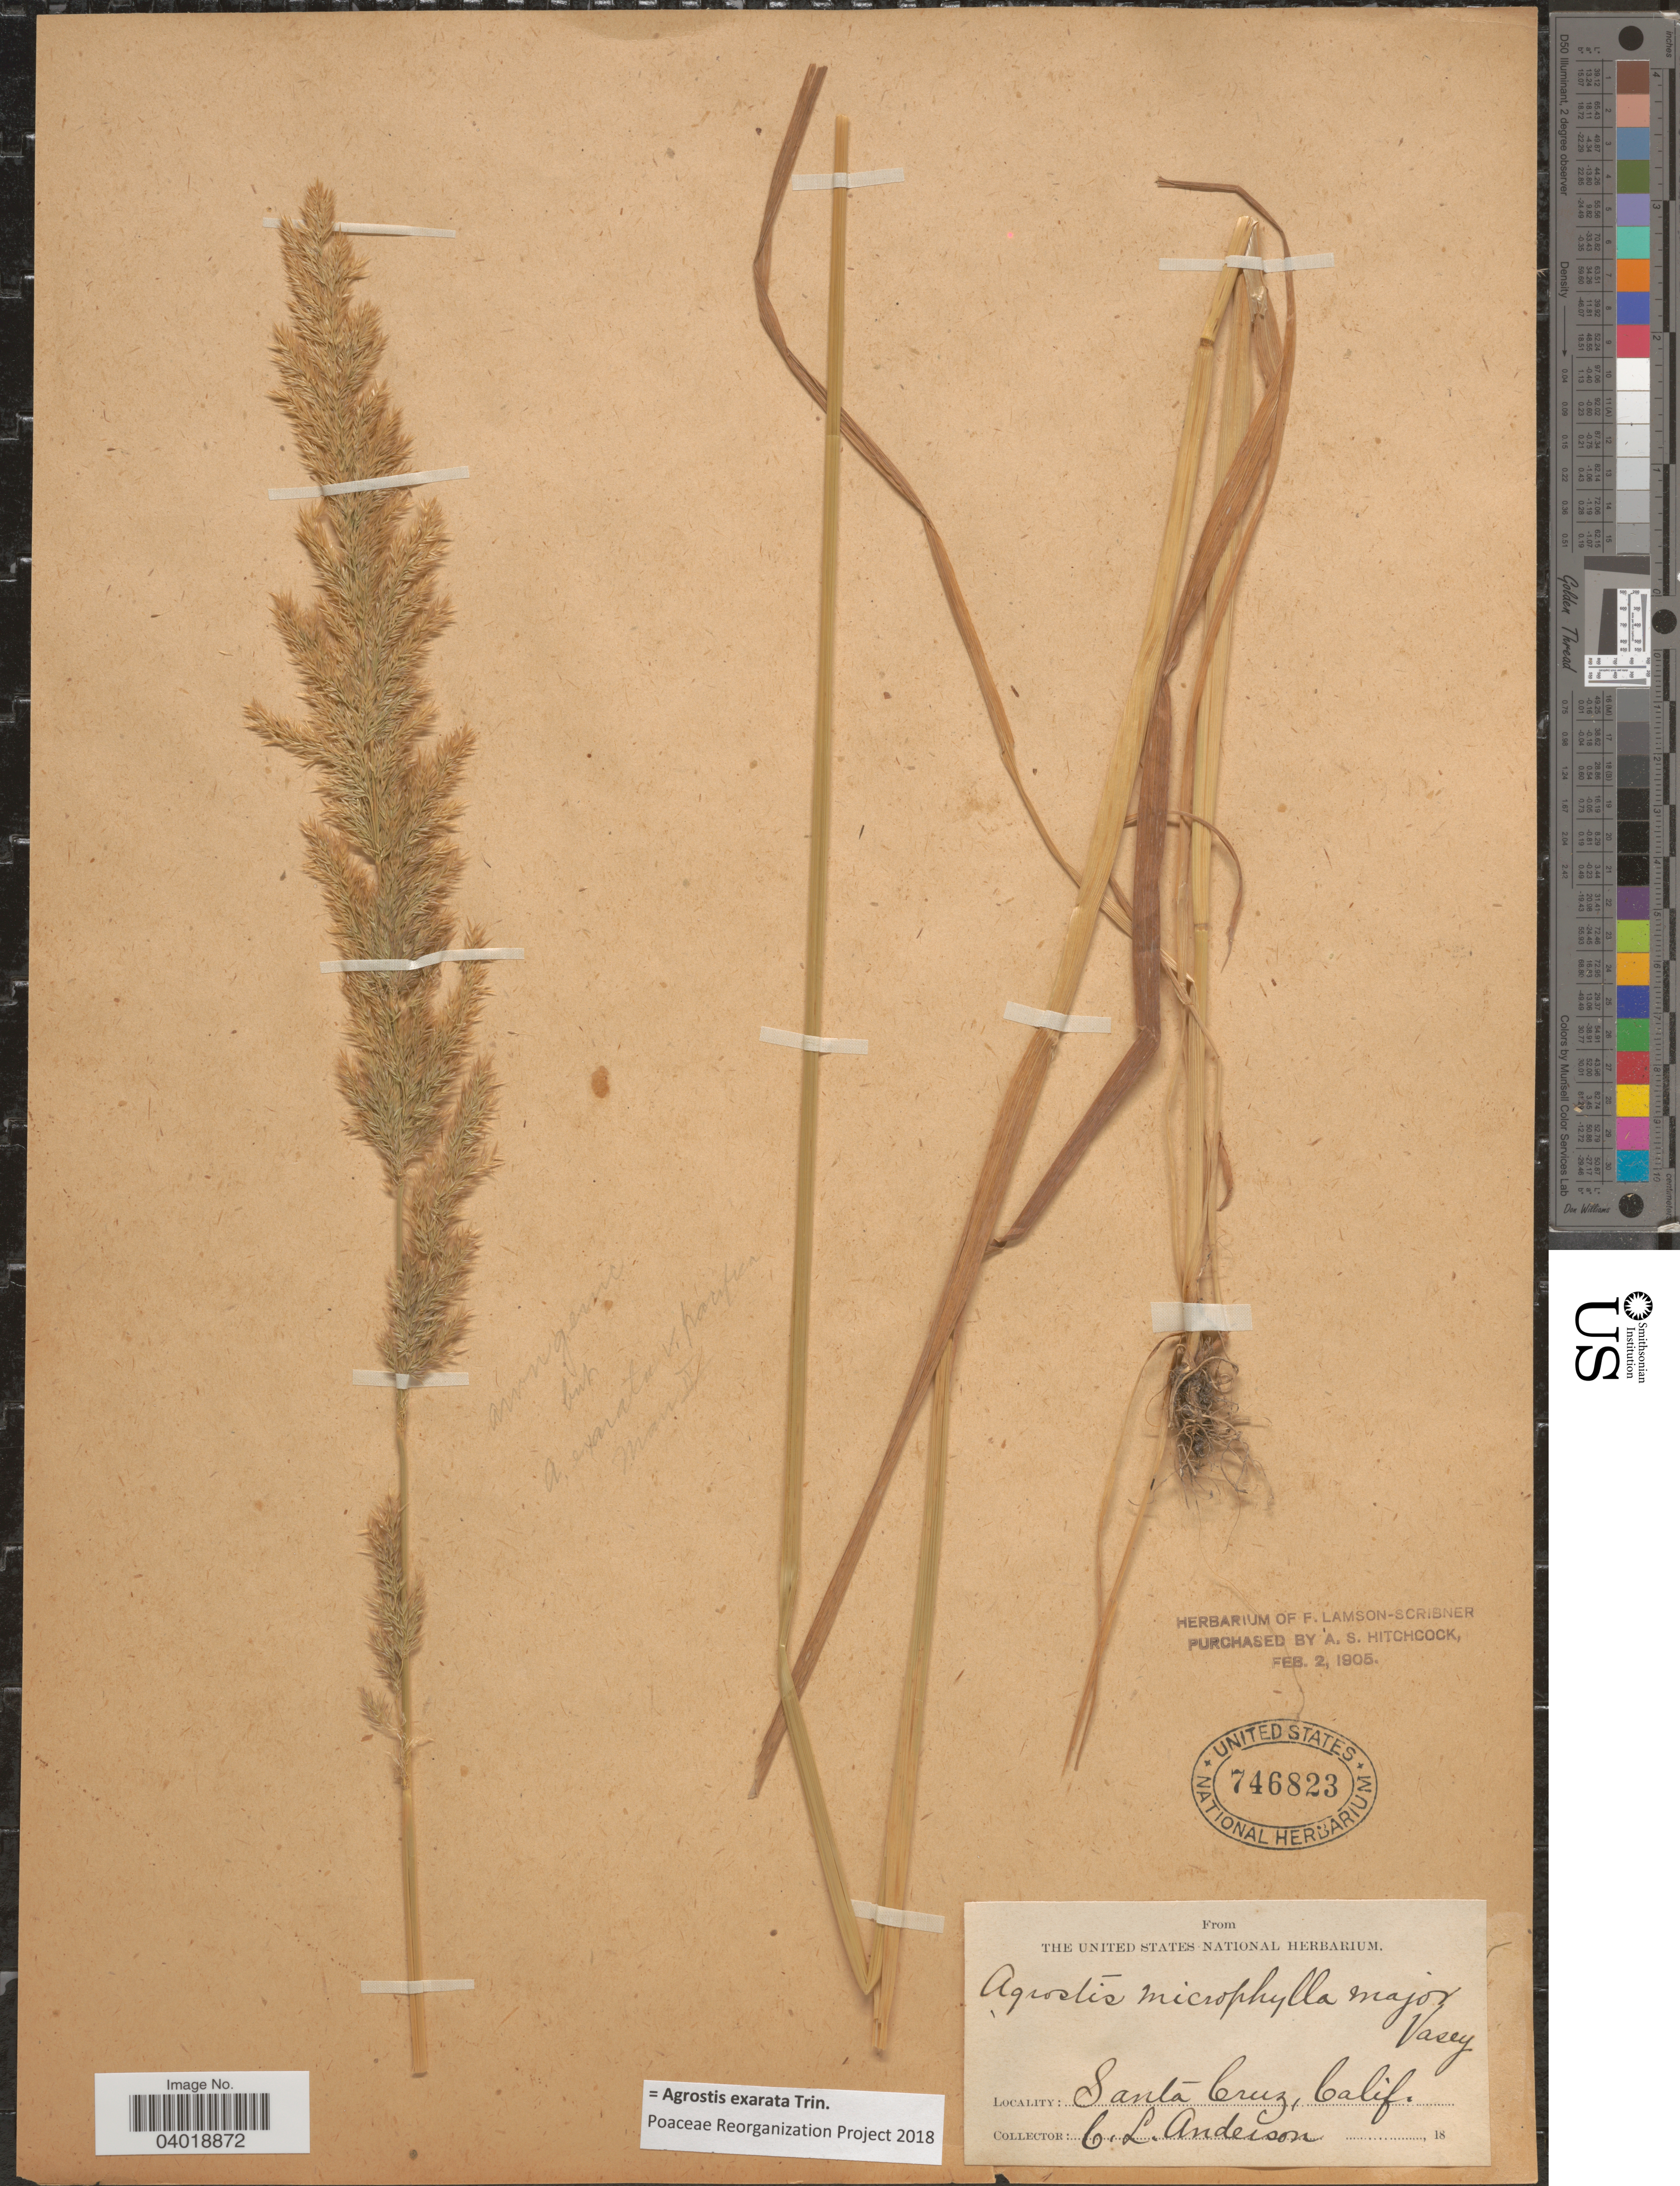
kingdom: Plantae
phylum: Tracheophyta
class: Liliopsida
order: Poales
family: Poaceae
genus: Agrostis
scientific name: Agrostis exarata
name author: Trin.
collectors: C. L. Anderson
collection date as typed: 18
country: United States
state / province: California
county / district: Santa Cruz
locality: Santa Cruz.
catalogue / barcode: US 746823